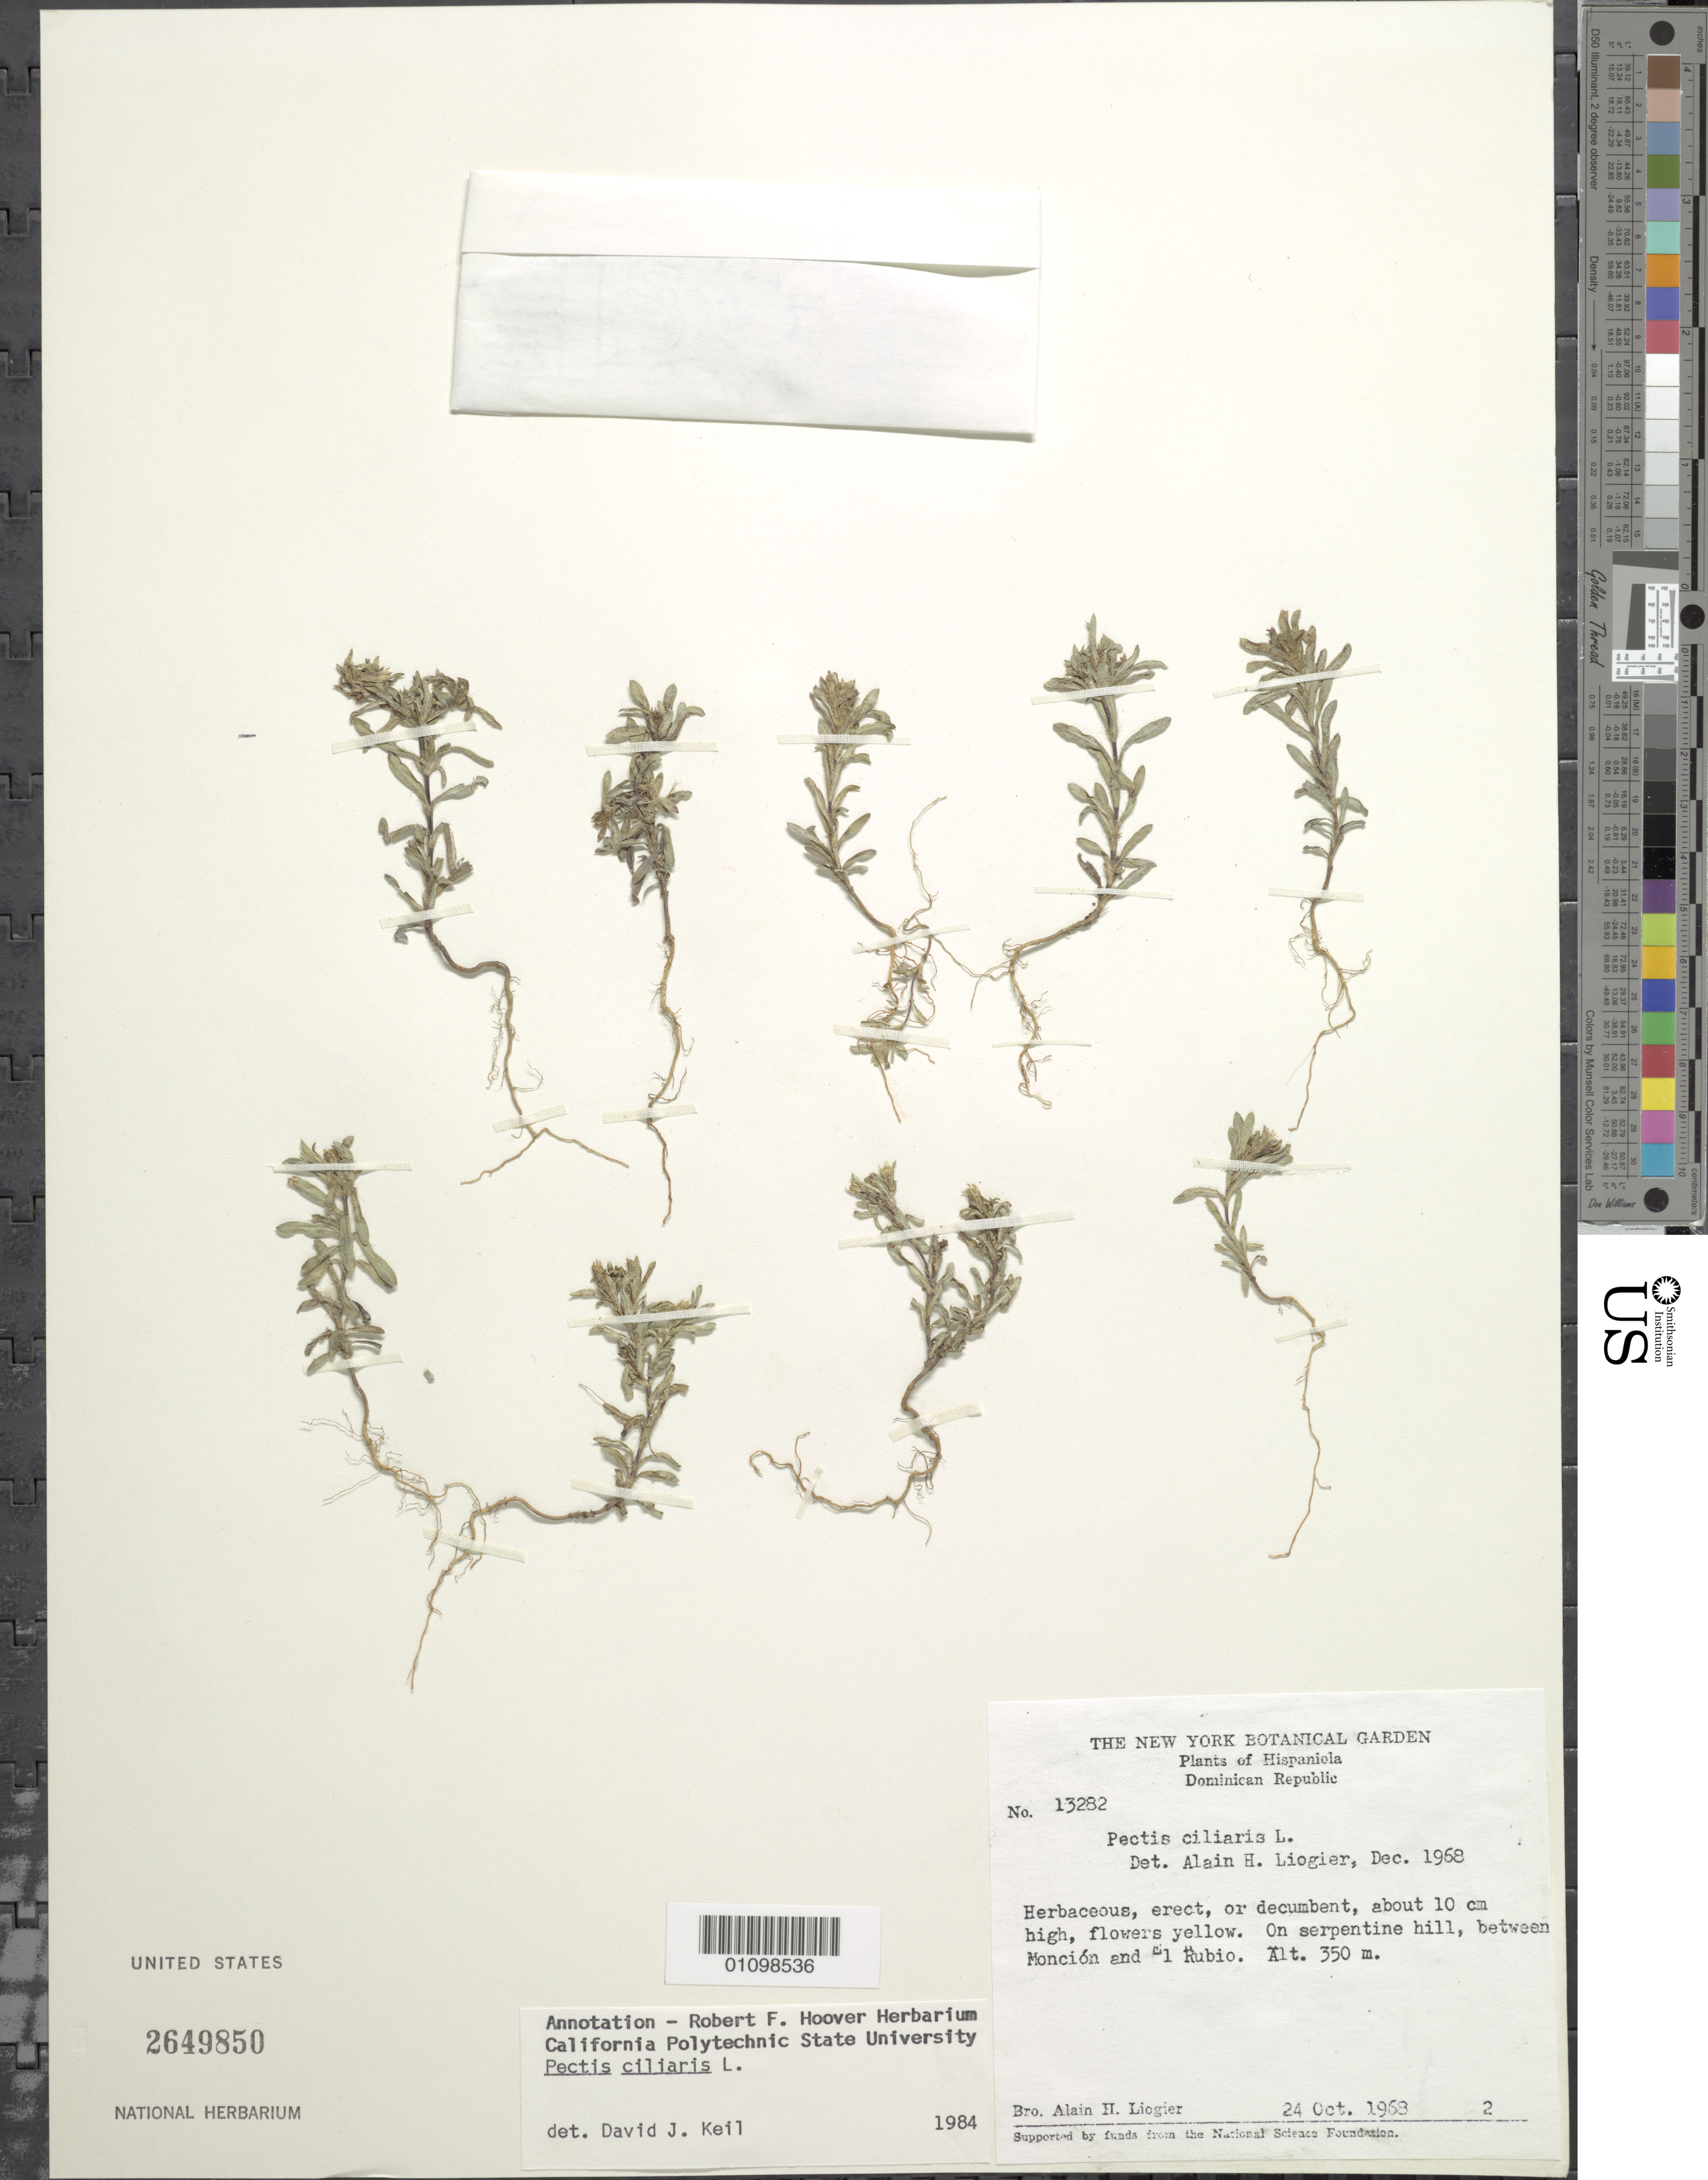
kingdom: Plantae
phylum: Tracheophyta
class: Magnoliopsida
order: Asterales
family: Asteraceae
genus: Pectis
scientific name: Pectis ciliaris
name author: L.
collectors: A. H. Liogier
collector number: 13282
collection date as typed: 24 Oct 1968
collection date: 1968-10-24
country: Dominican Republic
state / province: Santiago Rodríguez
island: Hispaniola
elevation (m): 350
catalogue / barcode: US 2649850